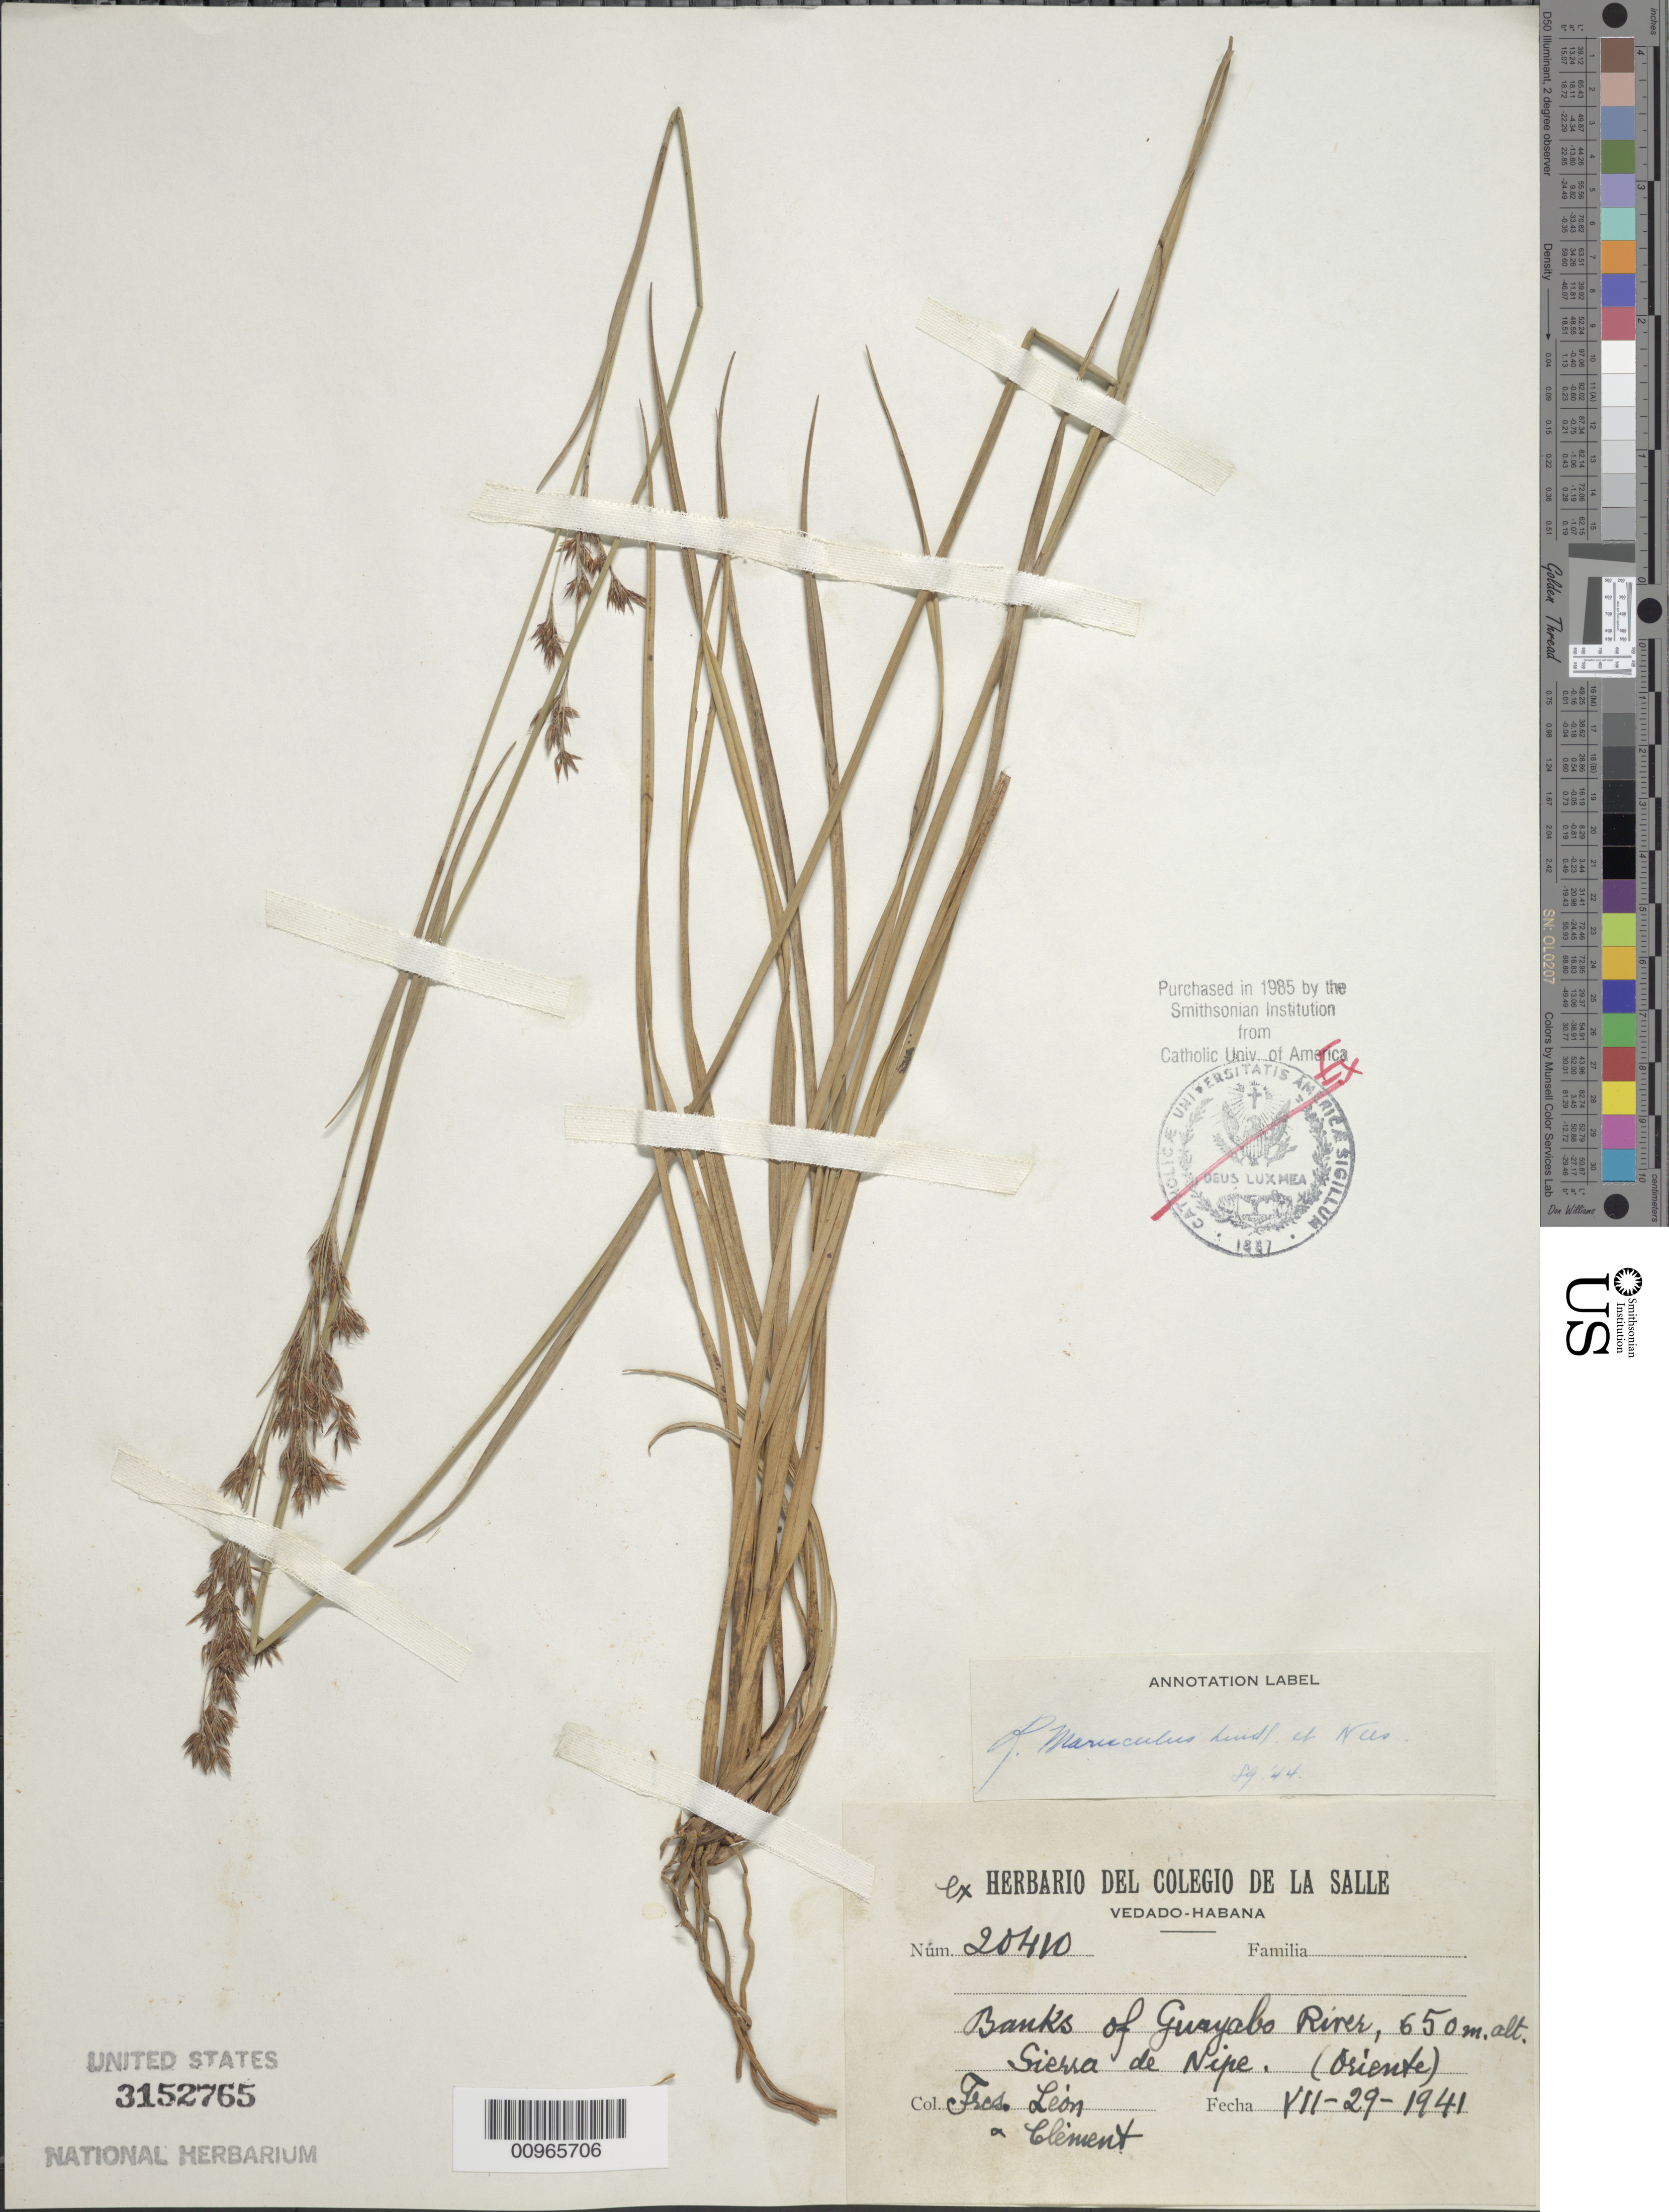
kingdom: Plantae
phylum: Tracheophyta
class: Liliopsida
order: Poales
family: Cyperaceae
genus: Rhynchospora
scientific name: Rhynchospora marisculus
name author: Lindl. & Nees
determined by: Gale, S.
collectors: F. Leon & Bro. Clemente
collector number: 20410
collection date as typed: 29 Jul 1941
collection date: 1941-07-29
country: Cuba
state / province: Holguín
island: Cuba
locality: Banks of Guayabo River, Sierra de Nipe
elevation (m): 650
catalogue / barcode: US 3152765